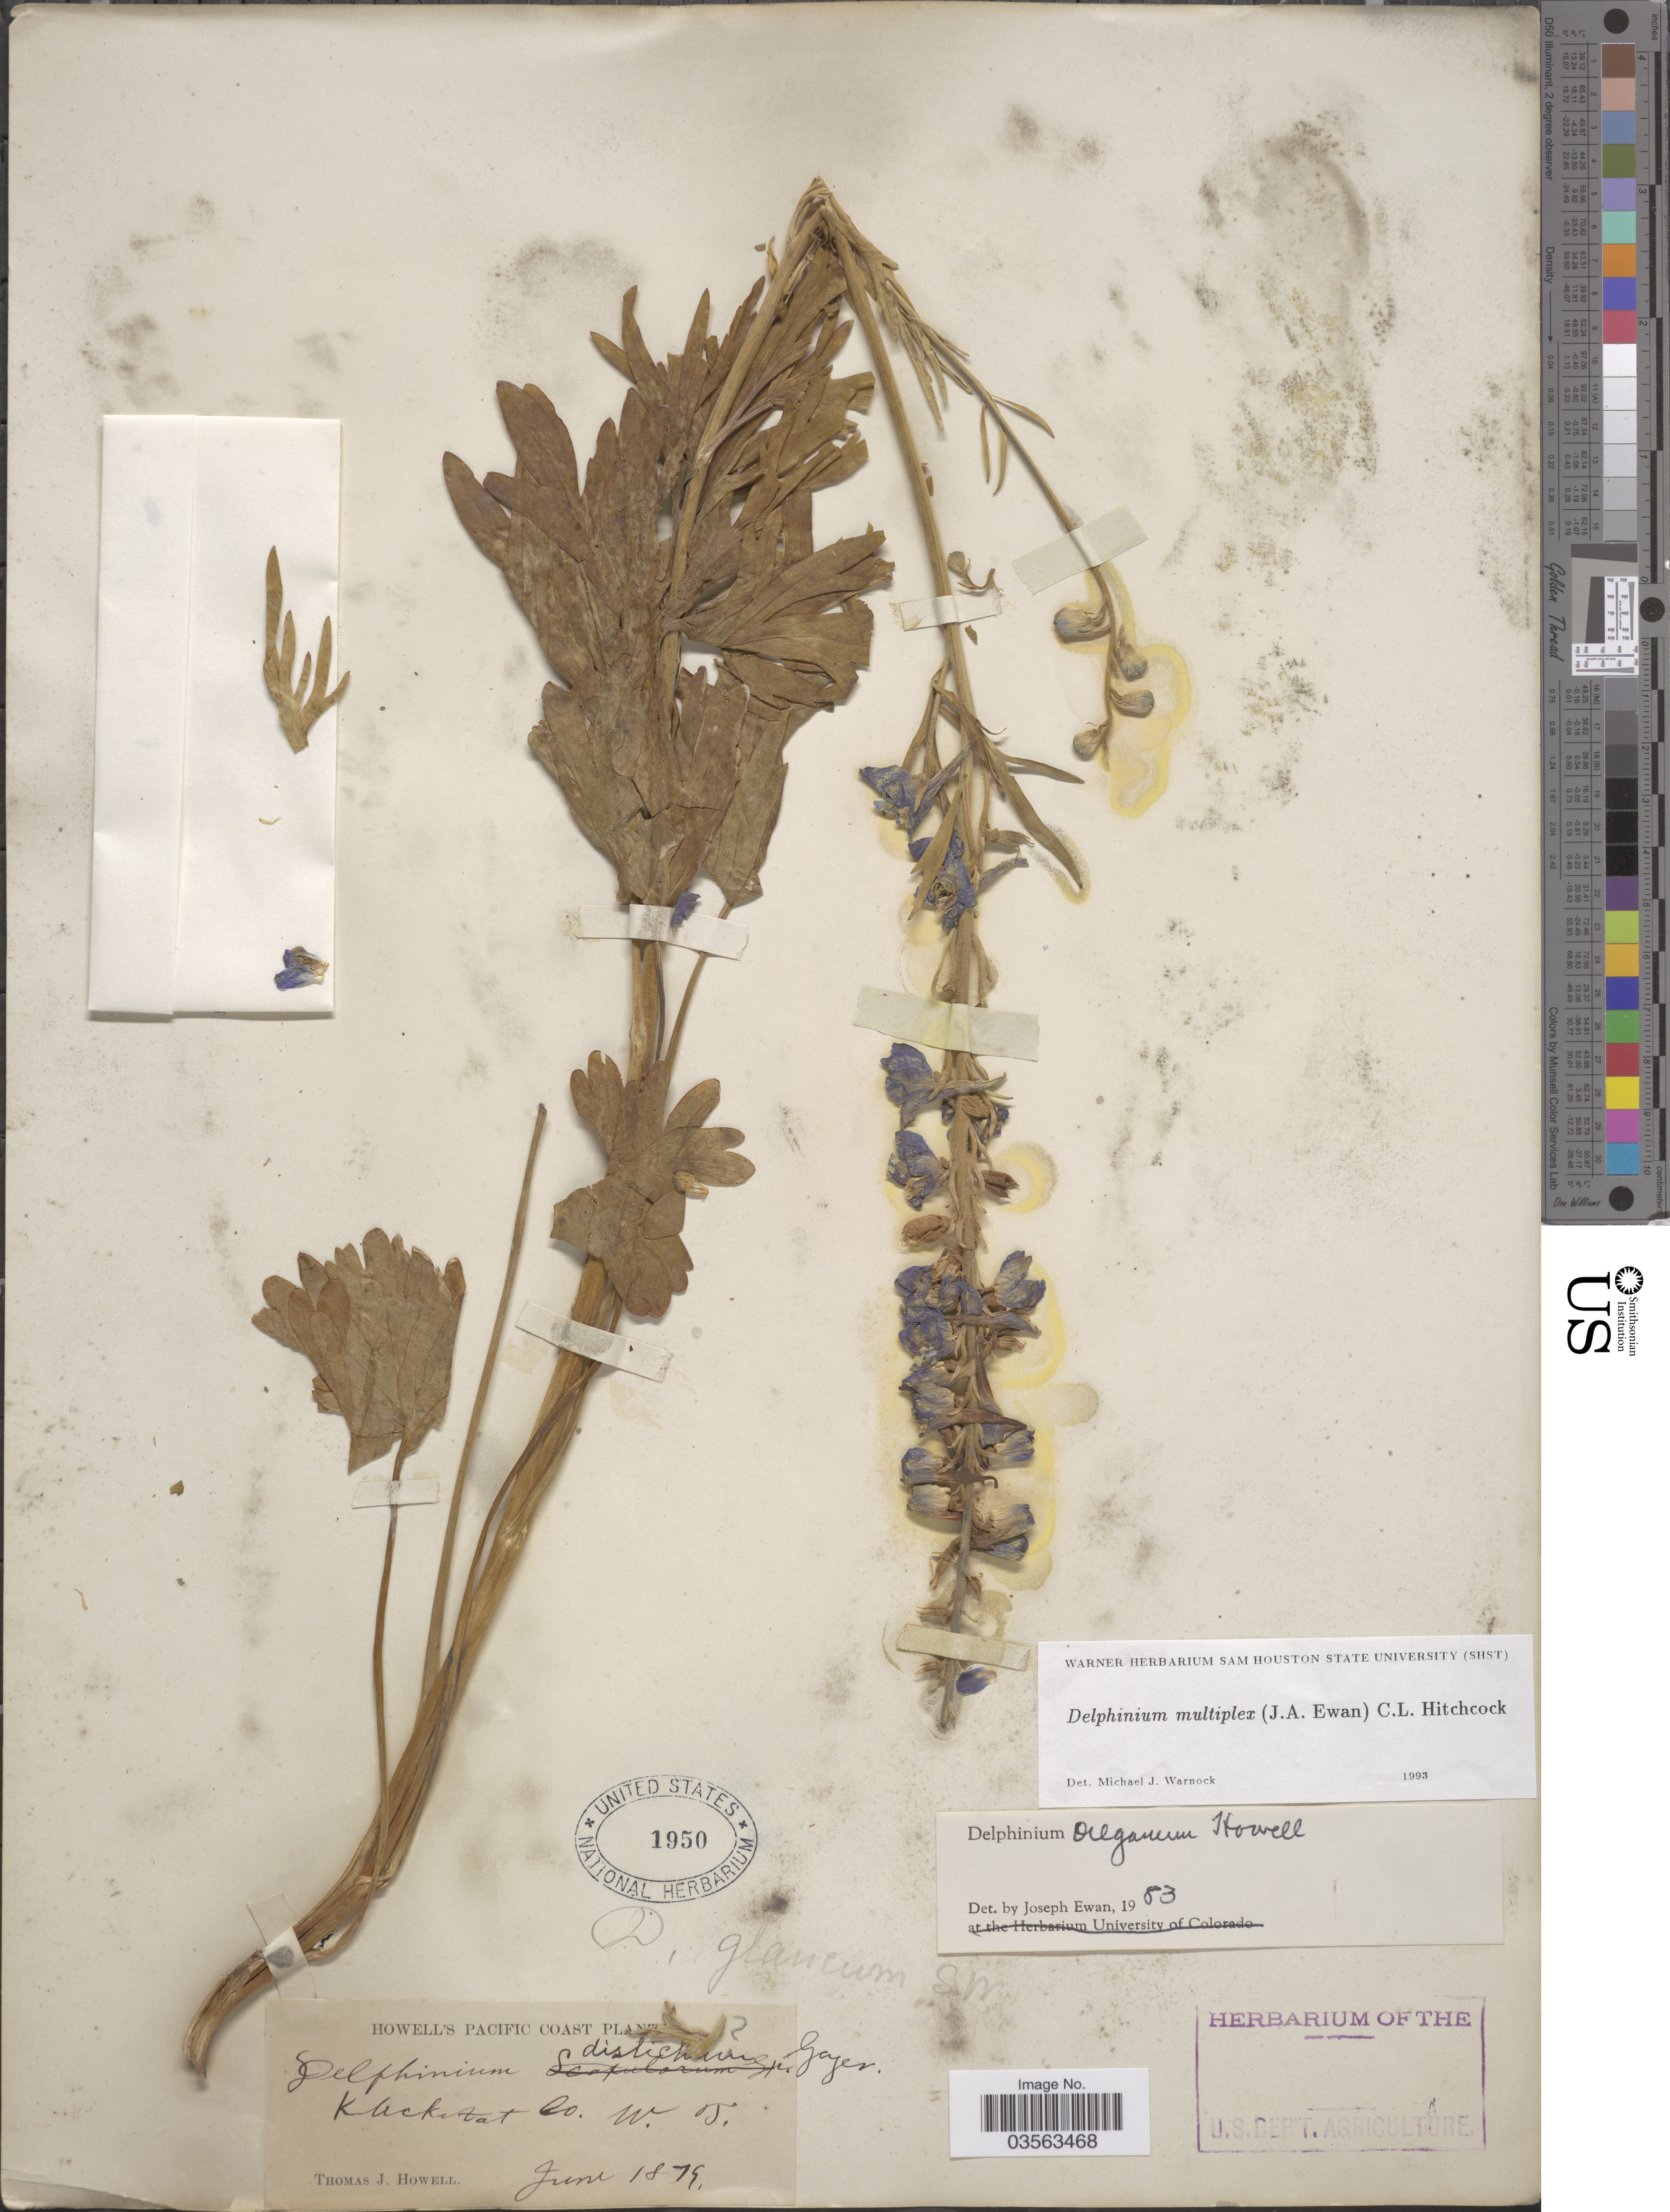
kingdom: Plantae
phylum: Tracheophyta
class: Magnoliopsida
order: Ranunculales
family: Ranunculaceae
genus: Delphinium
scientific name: Delphinium multiplex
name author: (Ewan) C.L. Hitchc.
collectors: T. J. Howell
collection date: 1879-06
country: United States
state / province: Washington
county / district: Klickitat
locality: Pacific Coast. Klickitat Co. W. T.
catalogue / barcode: US 1950